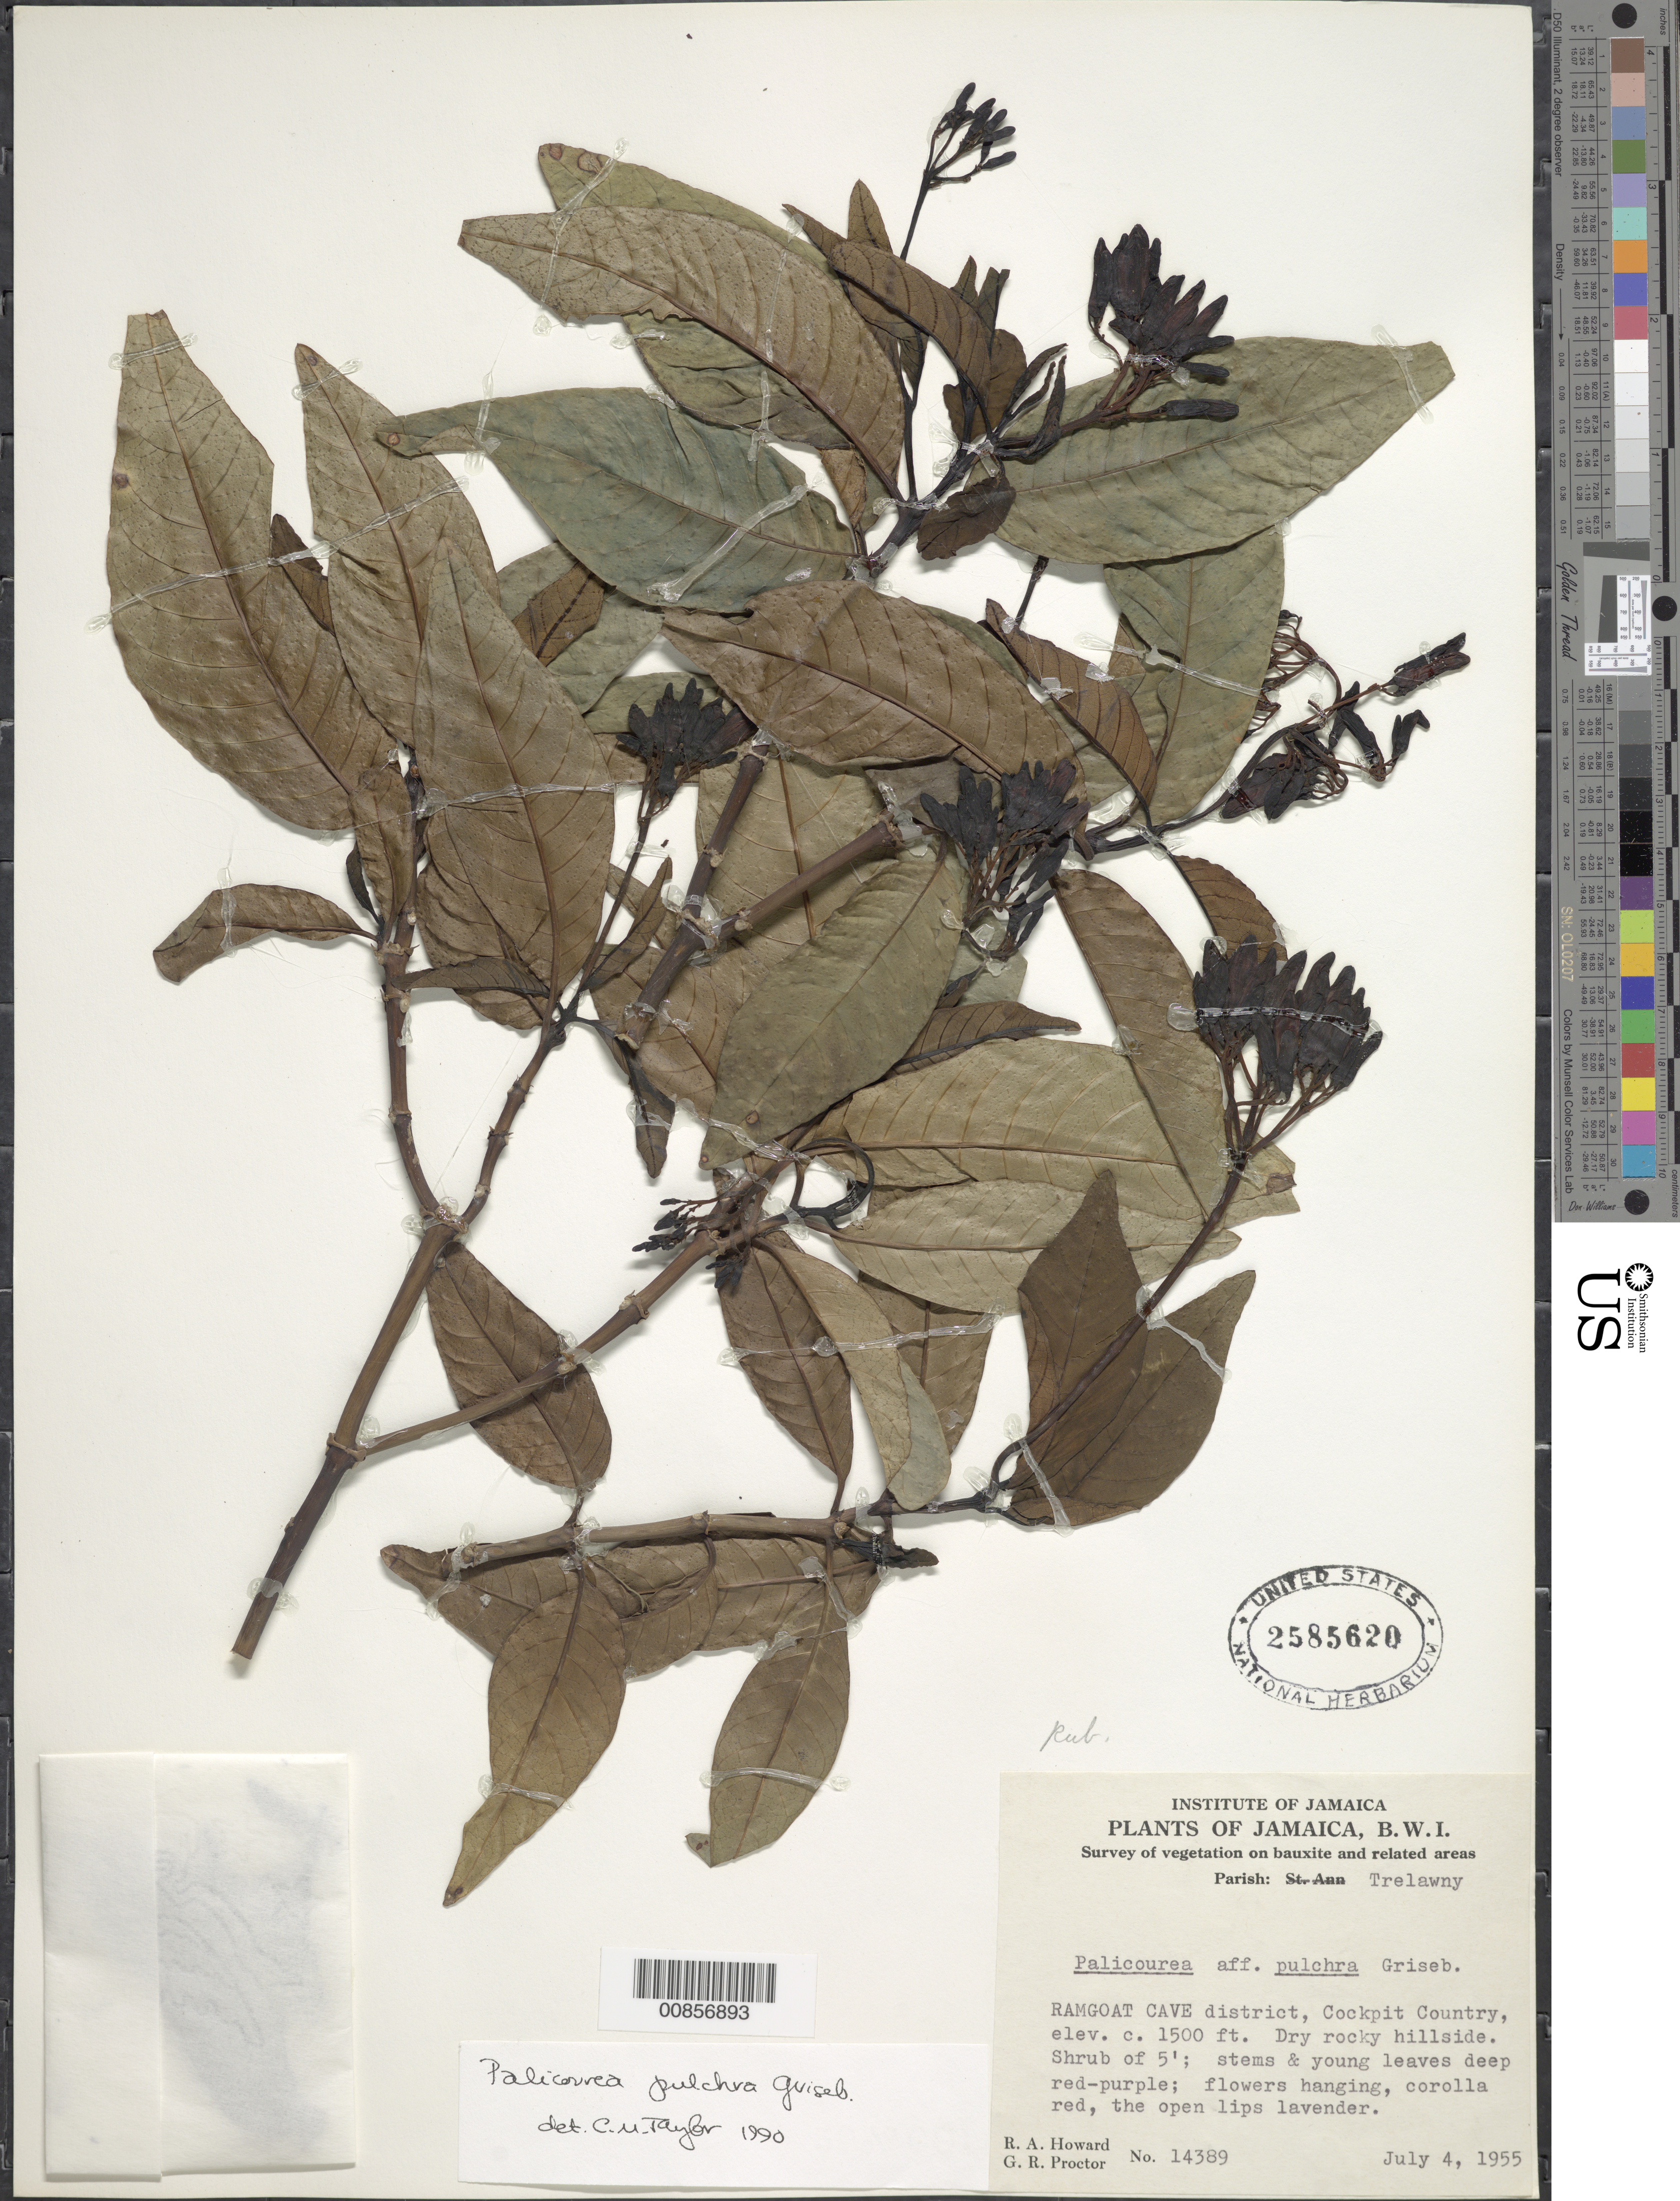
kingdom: Plantae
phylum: Tracheophyta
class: Magnoliopsida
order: Gentianales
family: Rubiaceae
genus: Palicourea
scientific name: Palicourea pulchra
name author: Griseb.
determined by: Taylor, Charlotte M.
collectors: R. A. Howard & G. R. Proctor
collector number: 14389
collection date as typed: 04 Jul 1955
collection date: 1955-07-04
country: Jamaica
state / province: Trelawny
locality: Ramgoat Cave district, Cockpit Country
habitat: Dry rocky hillside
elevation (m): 457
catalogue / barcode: US 2585620